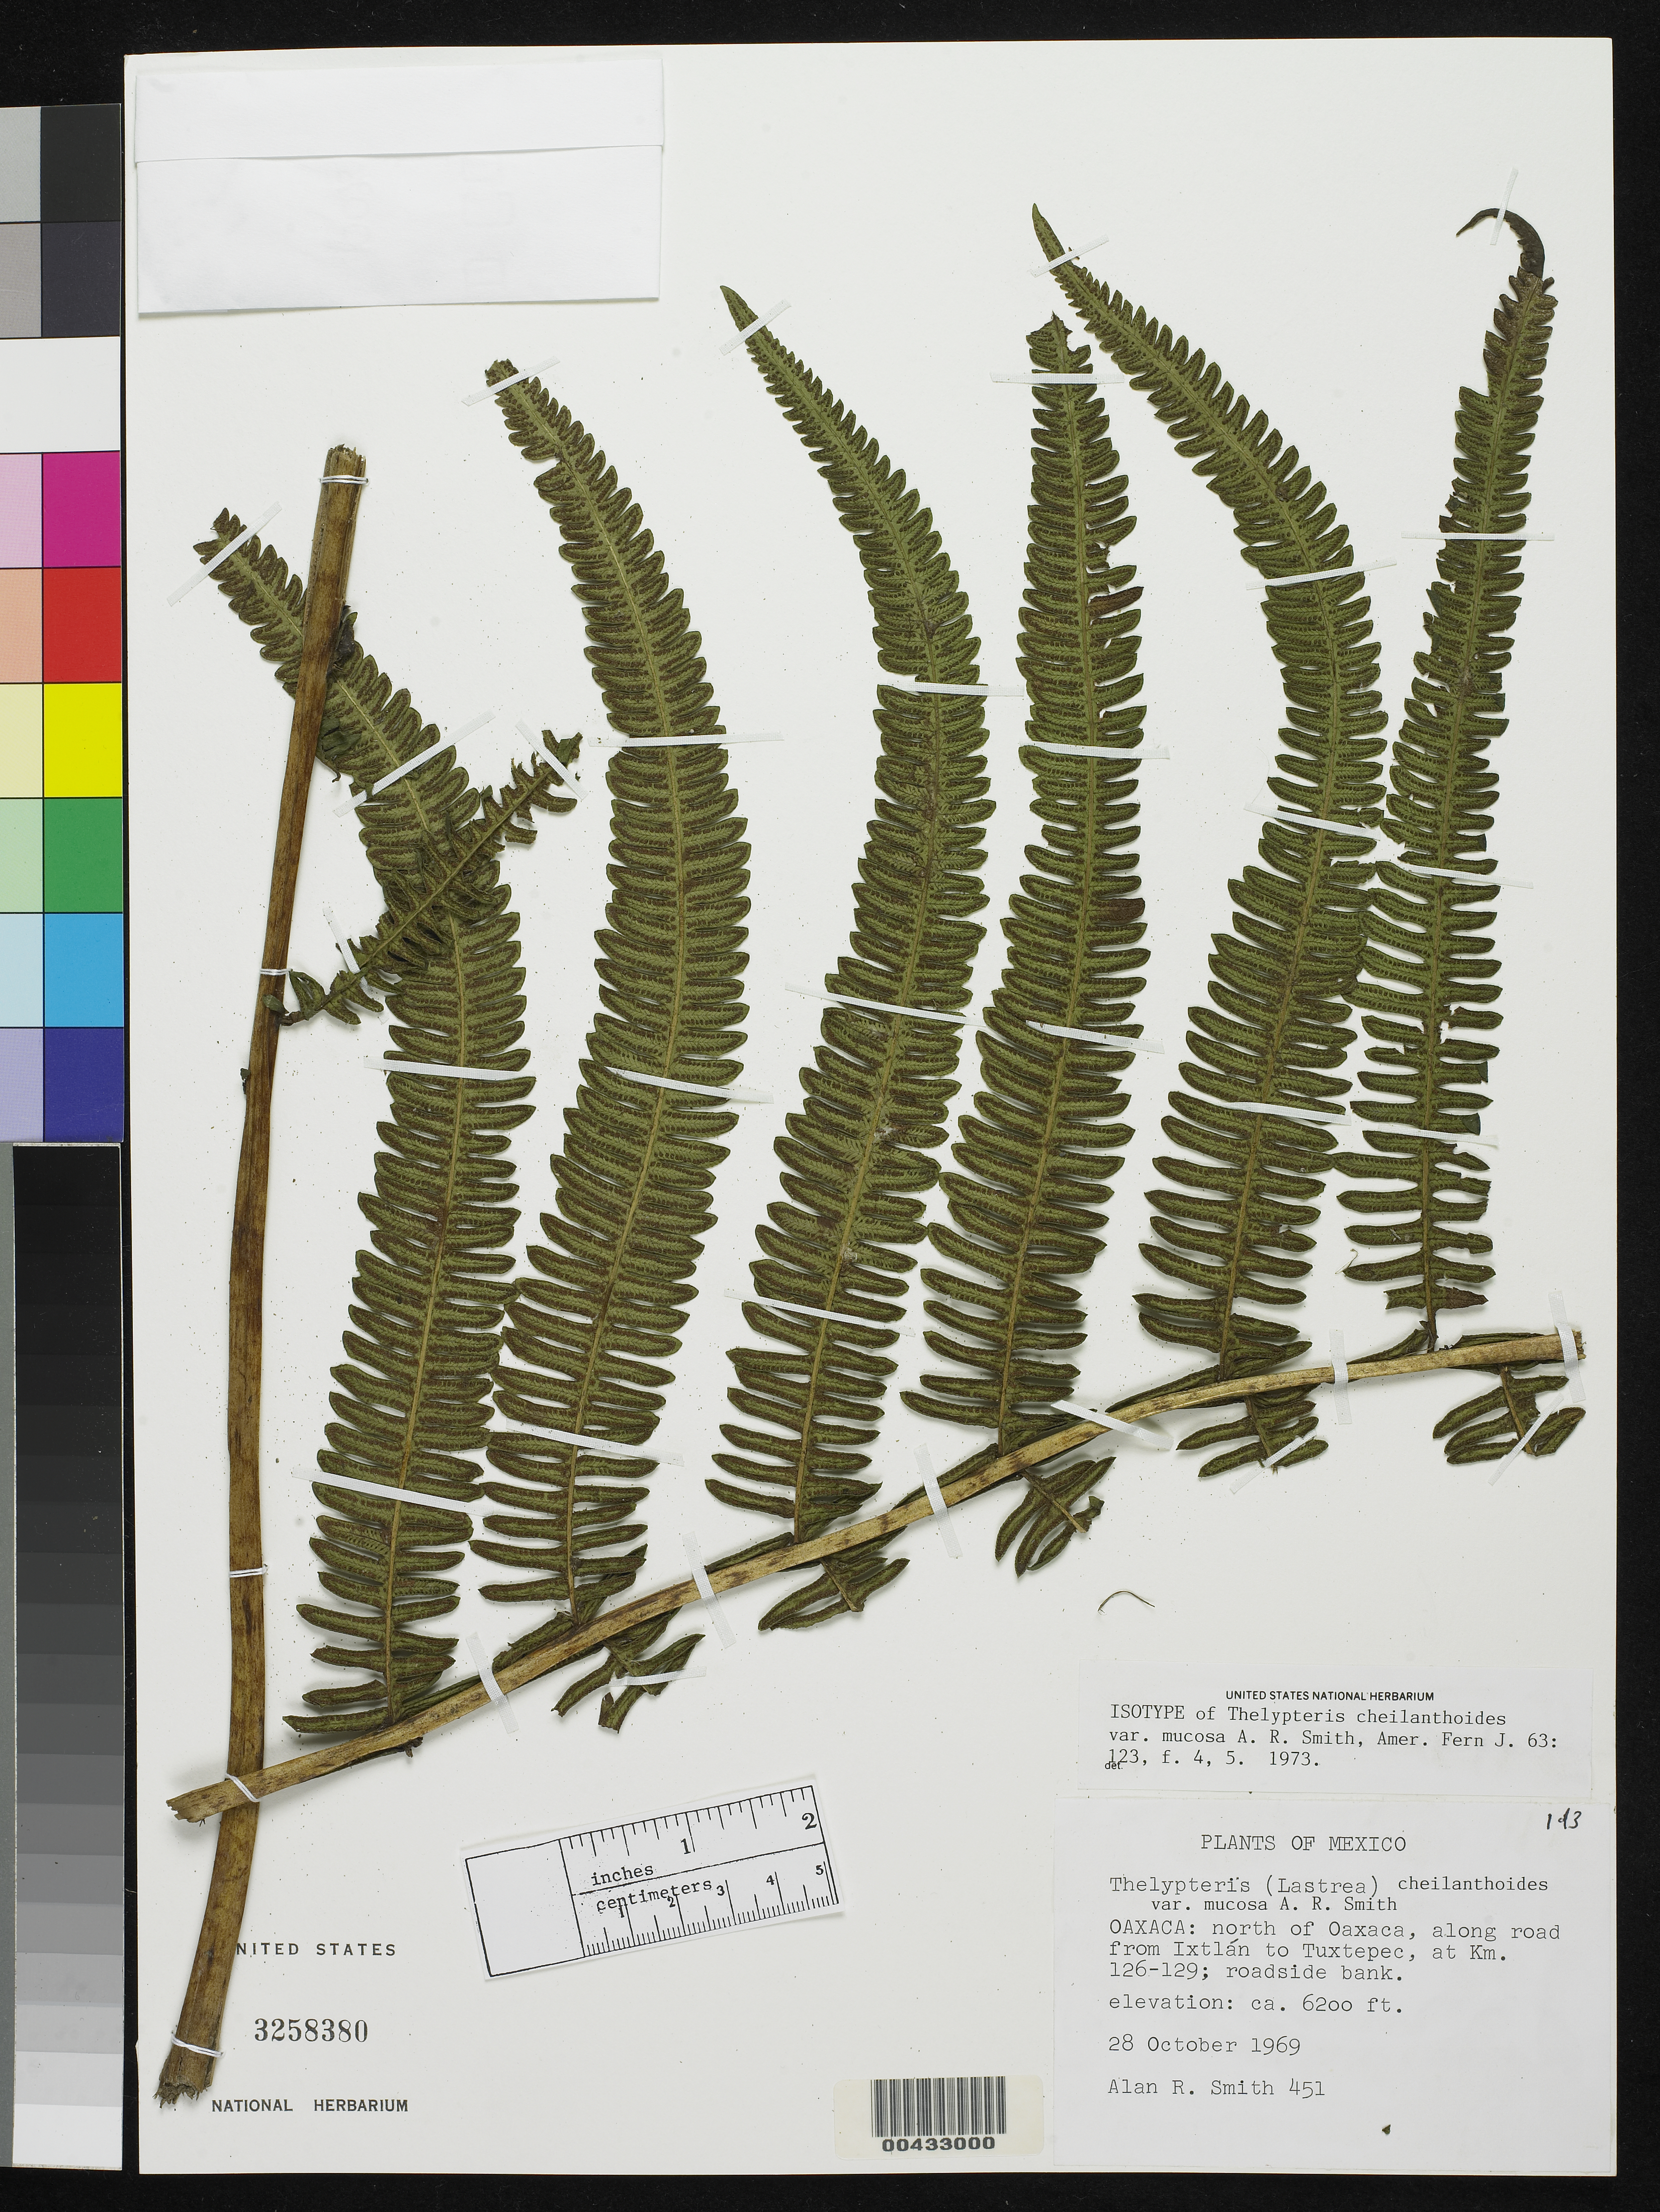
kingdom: Plantae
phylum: Tracheophyta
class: Polypodiopsida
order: Polypodiales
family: Thelypteridaceae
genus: Thelypteris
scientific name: Thelypteris cheilanthoides var. mucosa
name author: A.R. Sm.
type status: Isotype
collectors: A. R. Smith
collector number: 451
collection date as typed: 28 Oct 1969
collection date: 1969-10-28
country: Mexico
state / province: Oaxaca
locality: N of Oaxaca, along road from Ixtlan to Tuxtepec, at km. 126-129.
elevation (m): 1890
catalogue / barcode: US 3258380